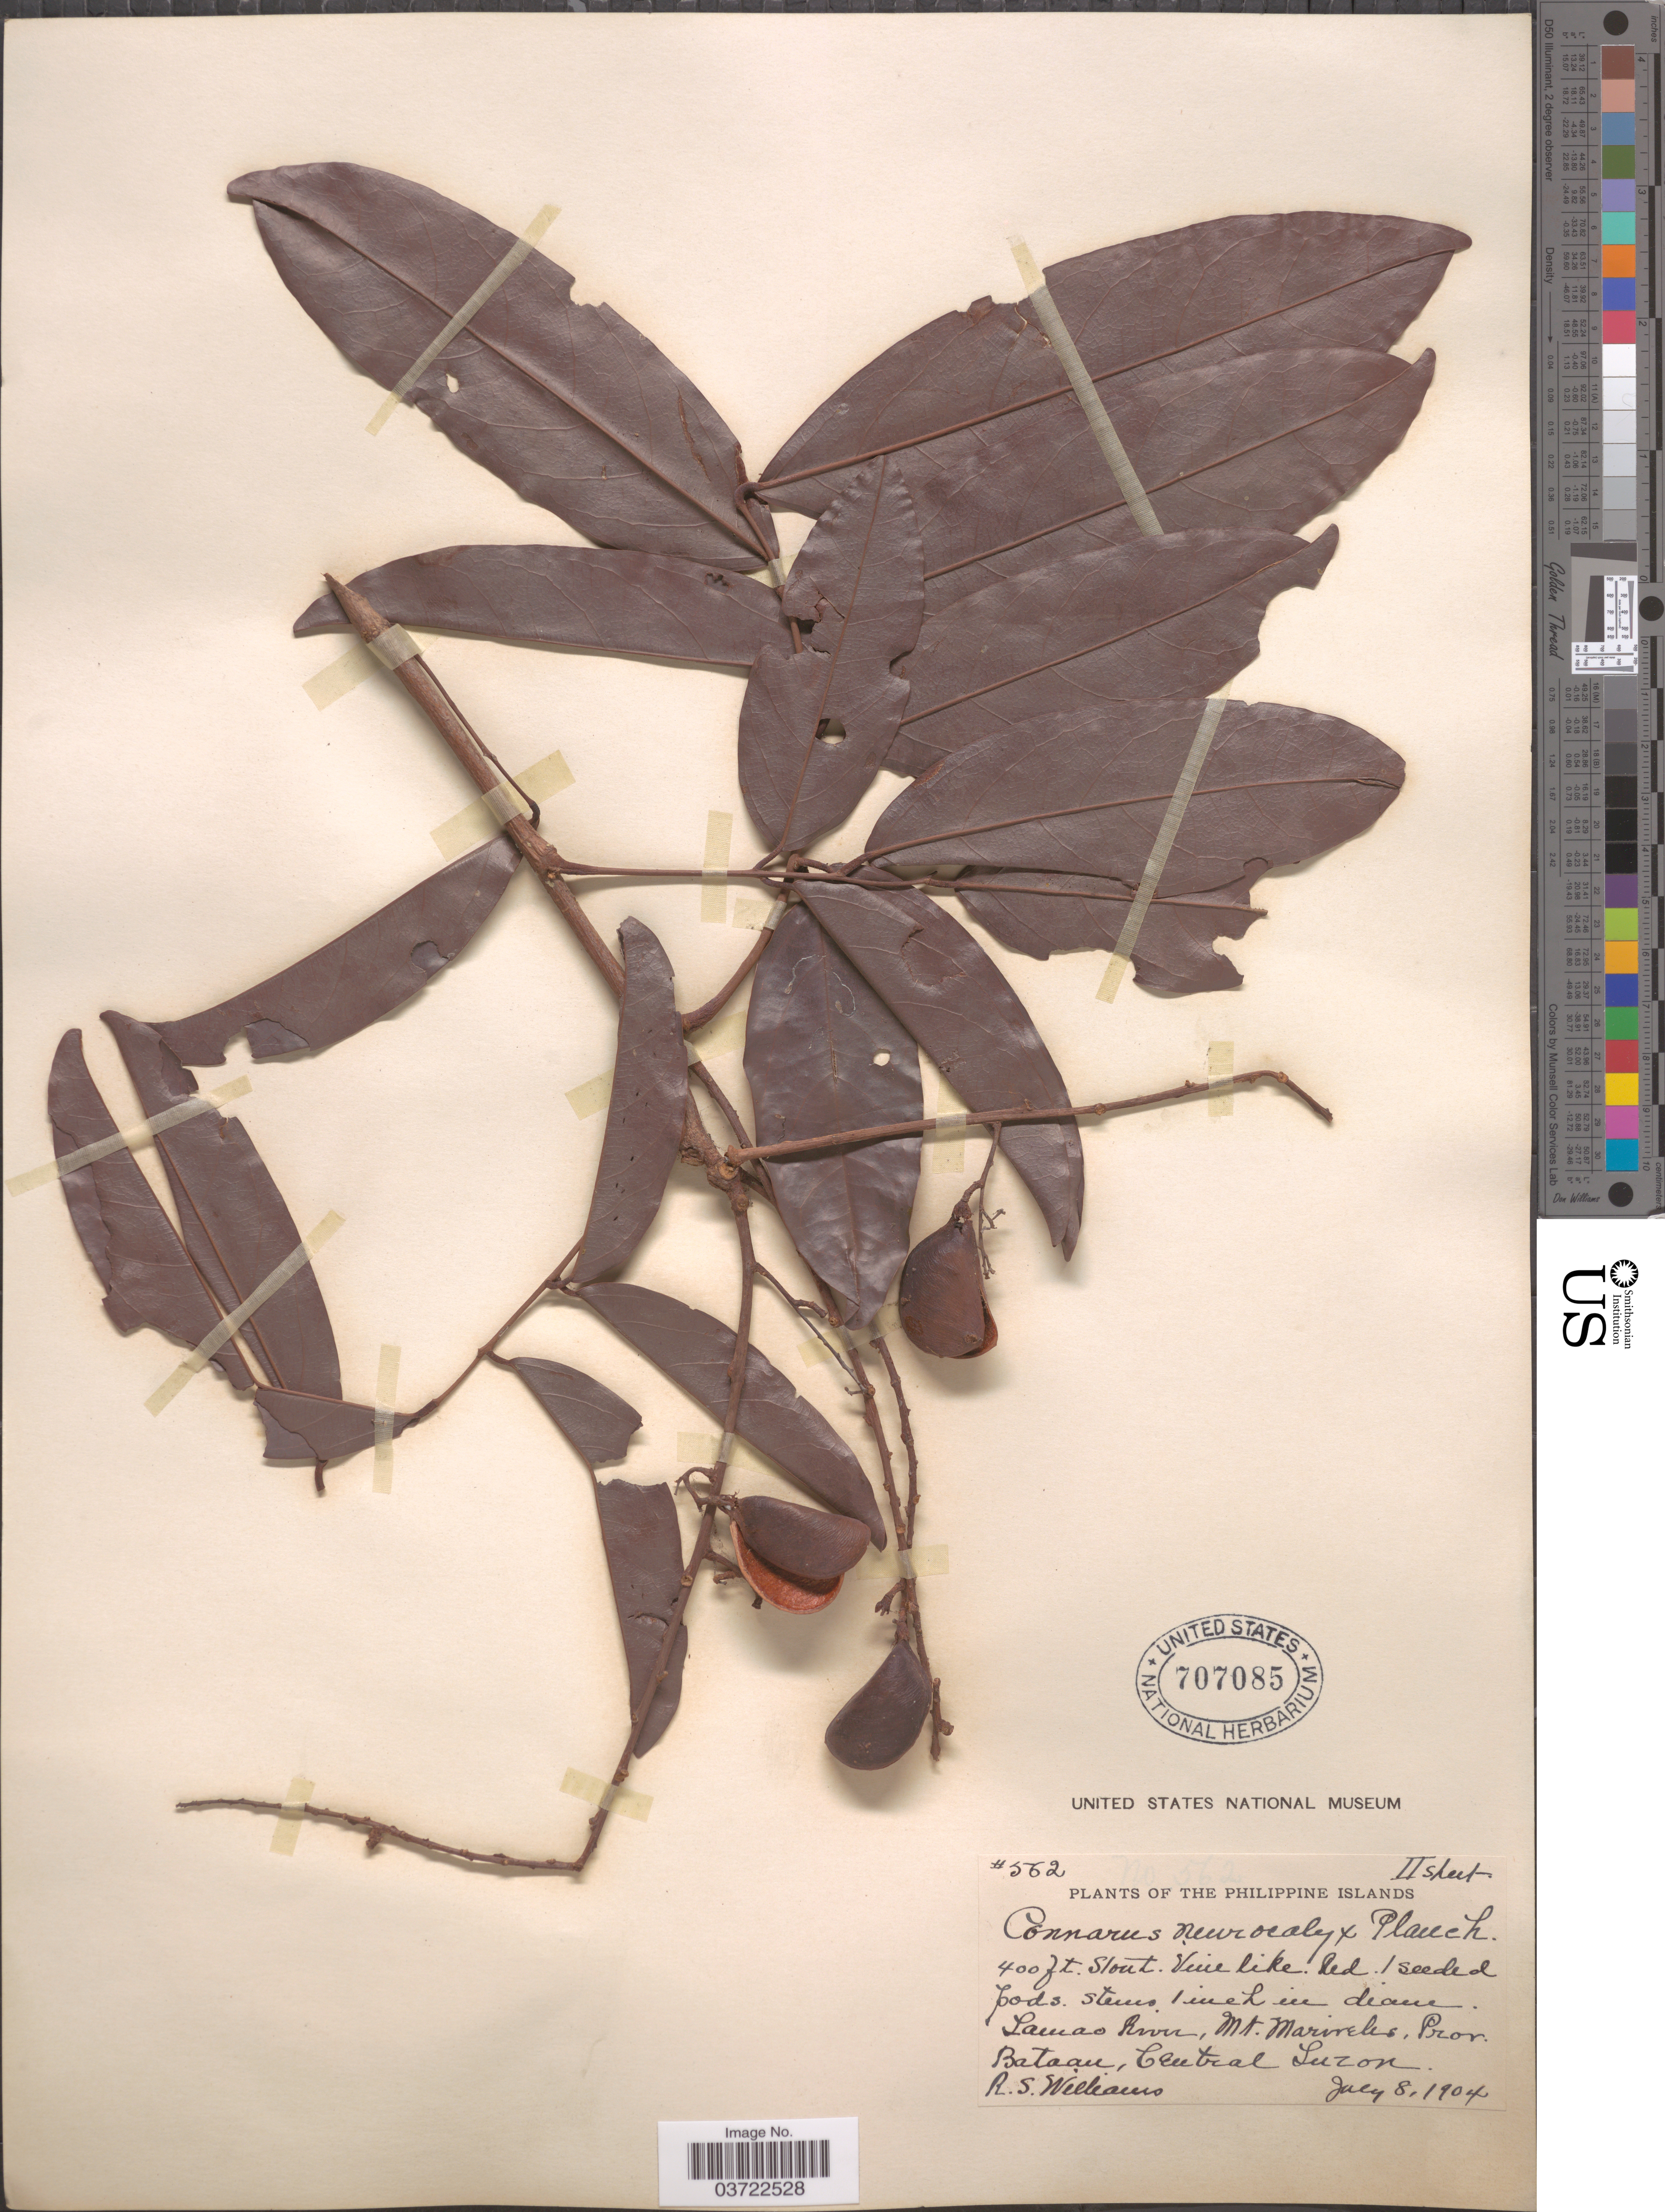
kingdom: Plantae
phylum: Tracheophyta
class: Magnoliopsida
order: Oxalidales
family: Connaraceae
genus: Connarus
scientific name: Connarus neurocalyx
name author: Planch.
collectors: R. S. Williams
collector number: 562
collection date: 1904-07-08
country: Philippines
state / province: Central Luzon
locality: Philippine Islands. Lamao River, Mt. Marivelis, Prov. Bataan.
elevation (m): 122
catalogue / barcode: US 707085